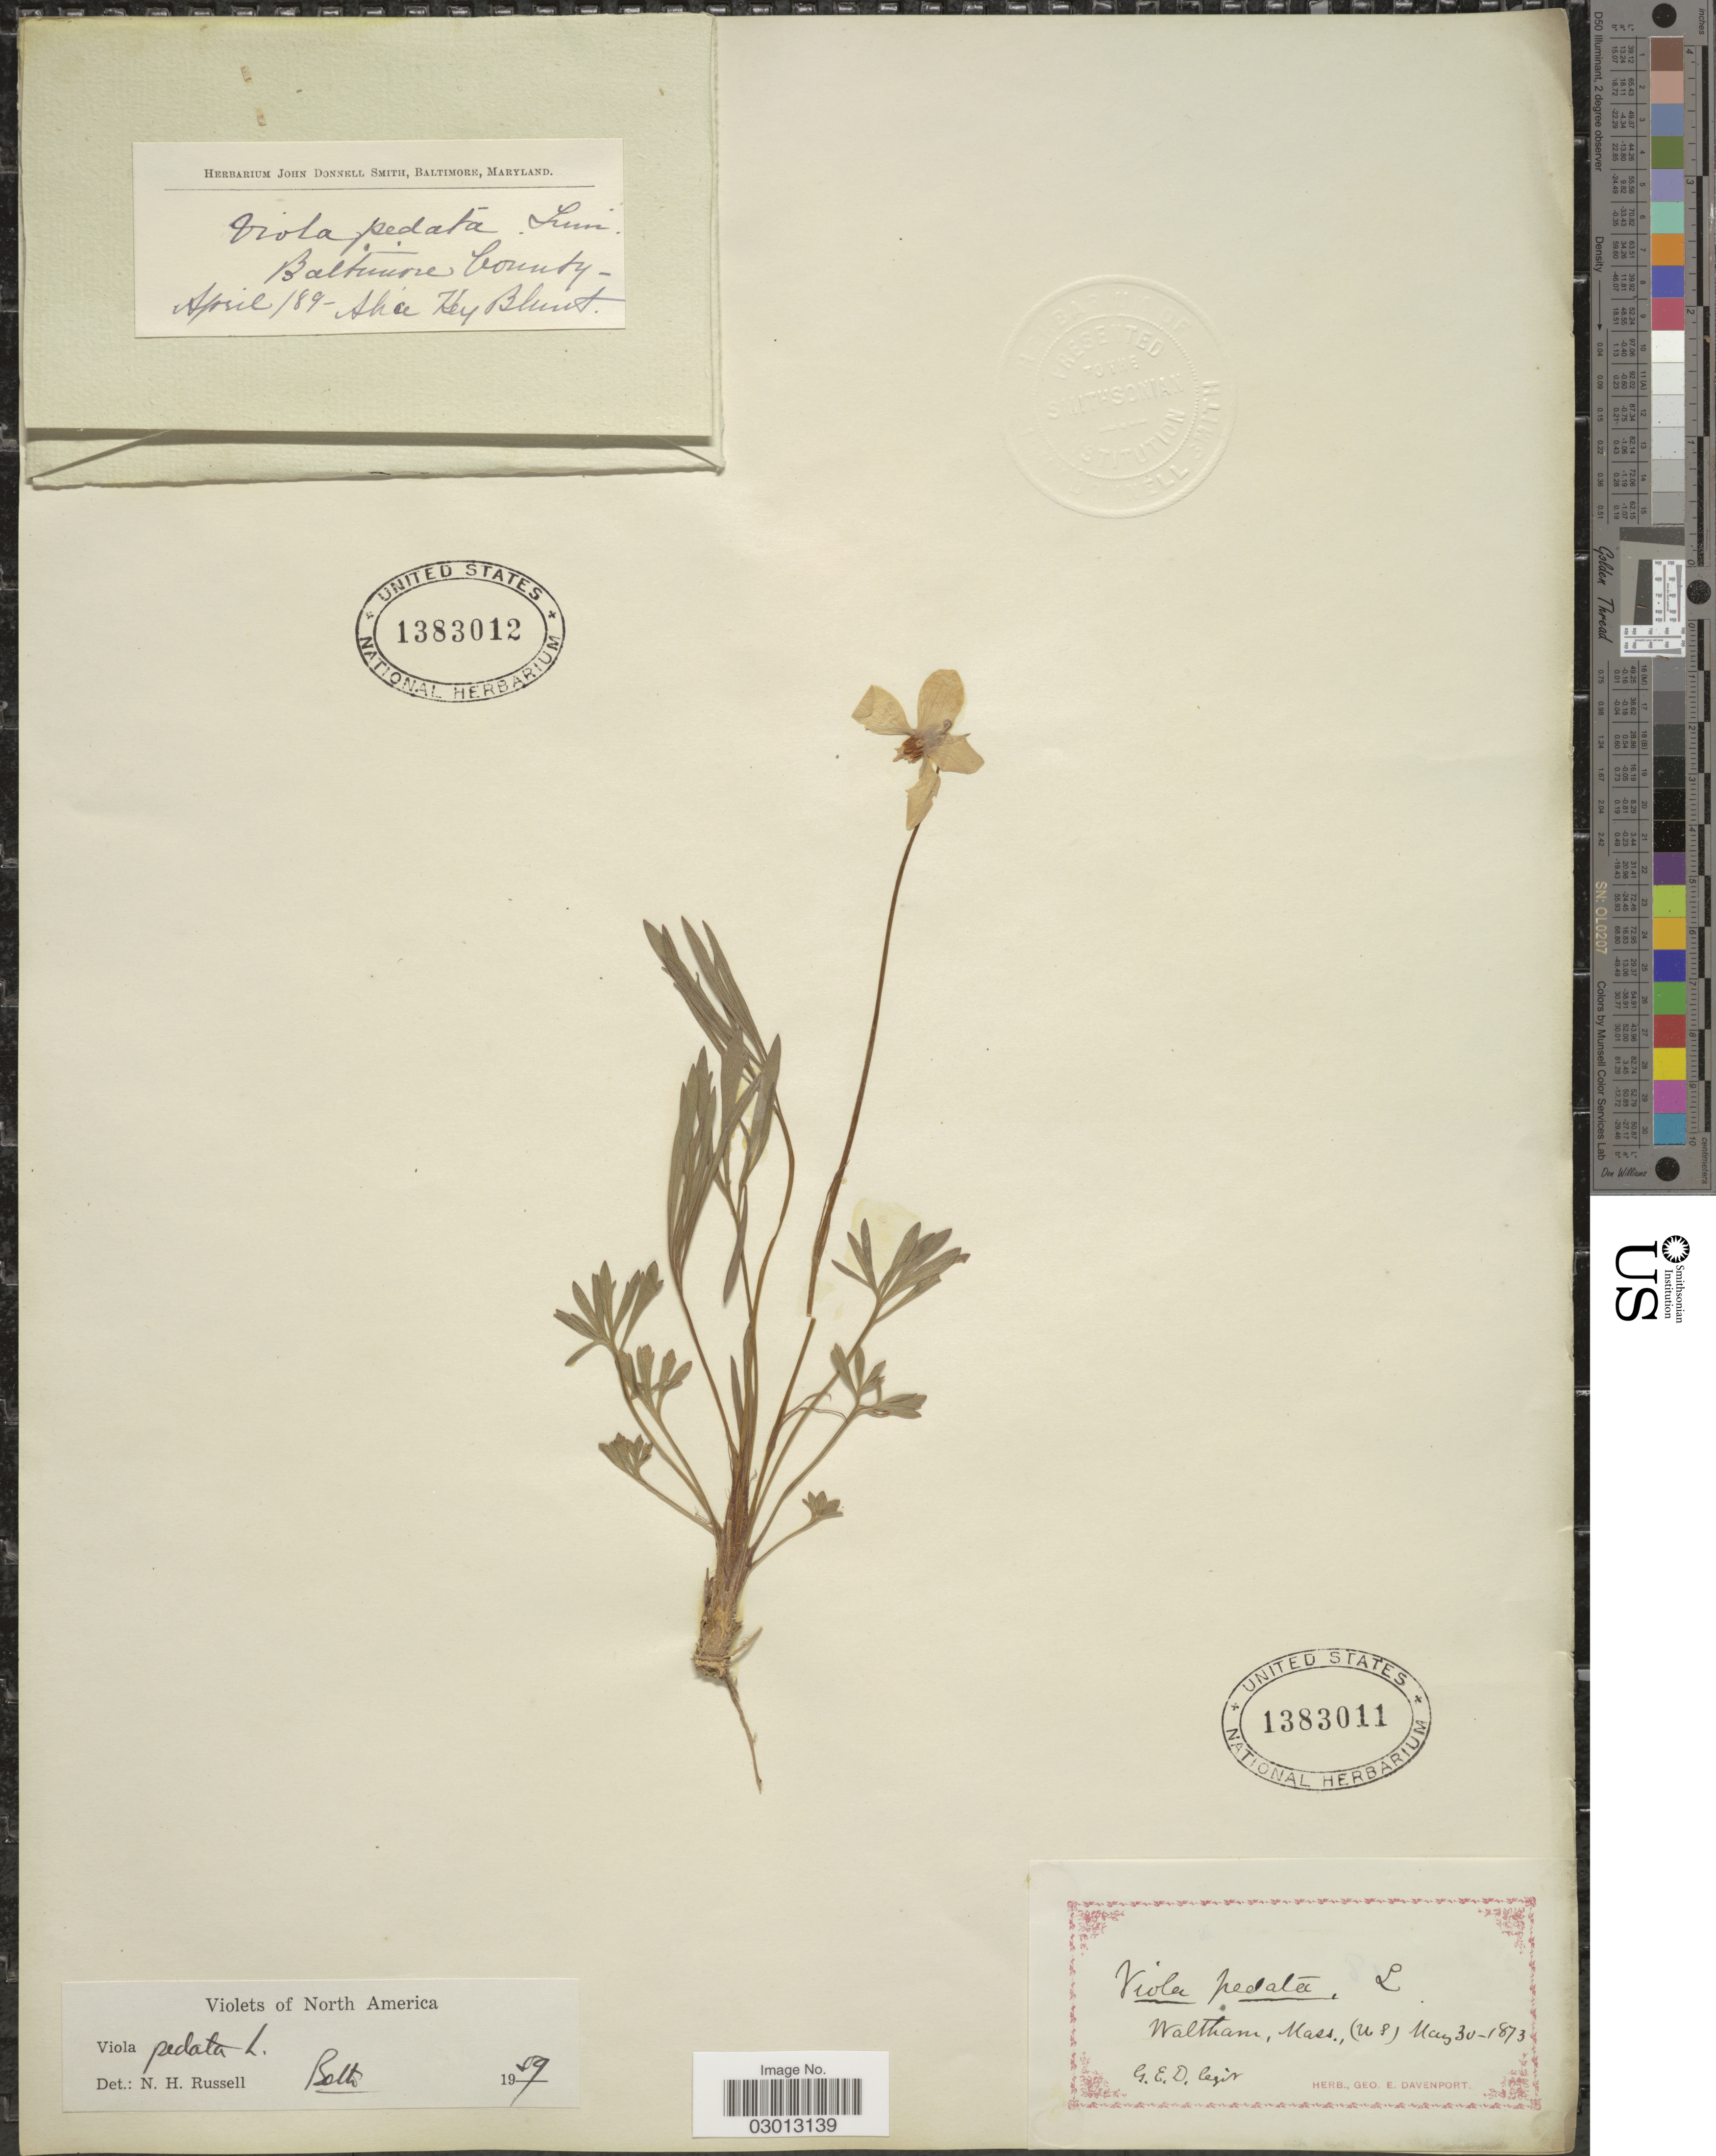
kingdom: Plantae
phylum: Tracheophyta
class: Magnoliopsida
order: Malpighiales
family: Violaceae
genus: Viola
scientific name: Viola pedata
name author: L.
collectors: G. E. Davenport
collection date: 1873-05-30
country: United States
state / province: Massachusetts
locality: Waltham.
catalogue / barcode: US 1383011